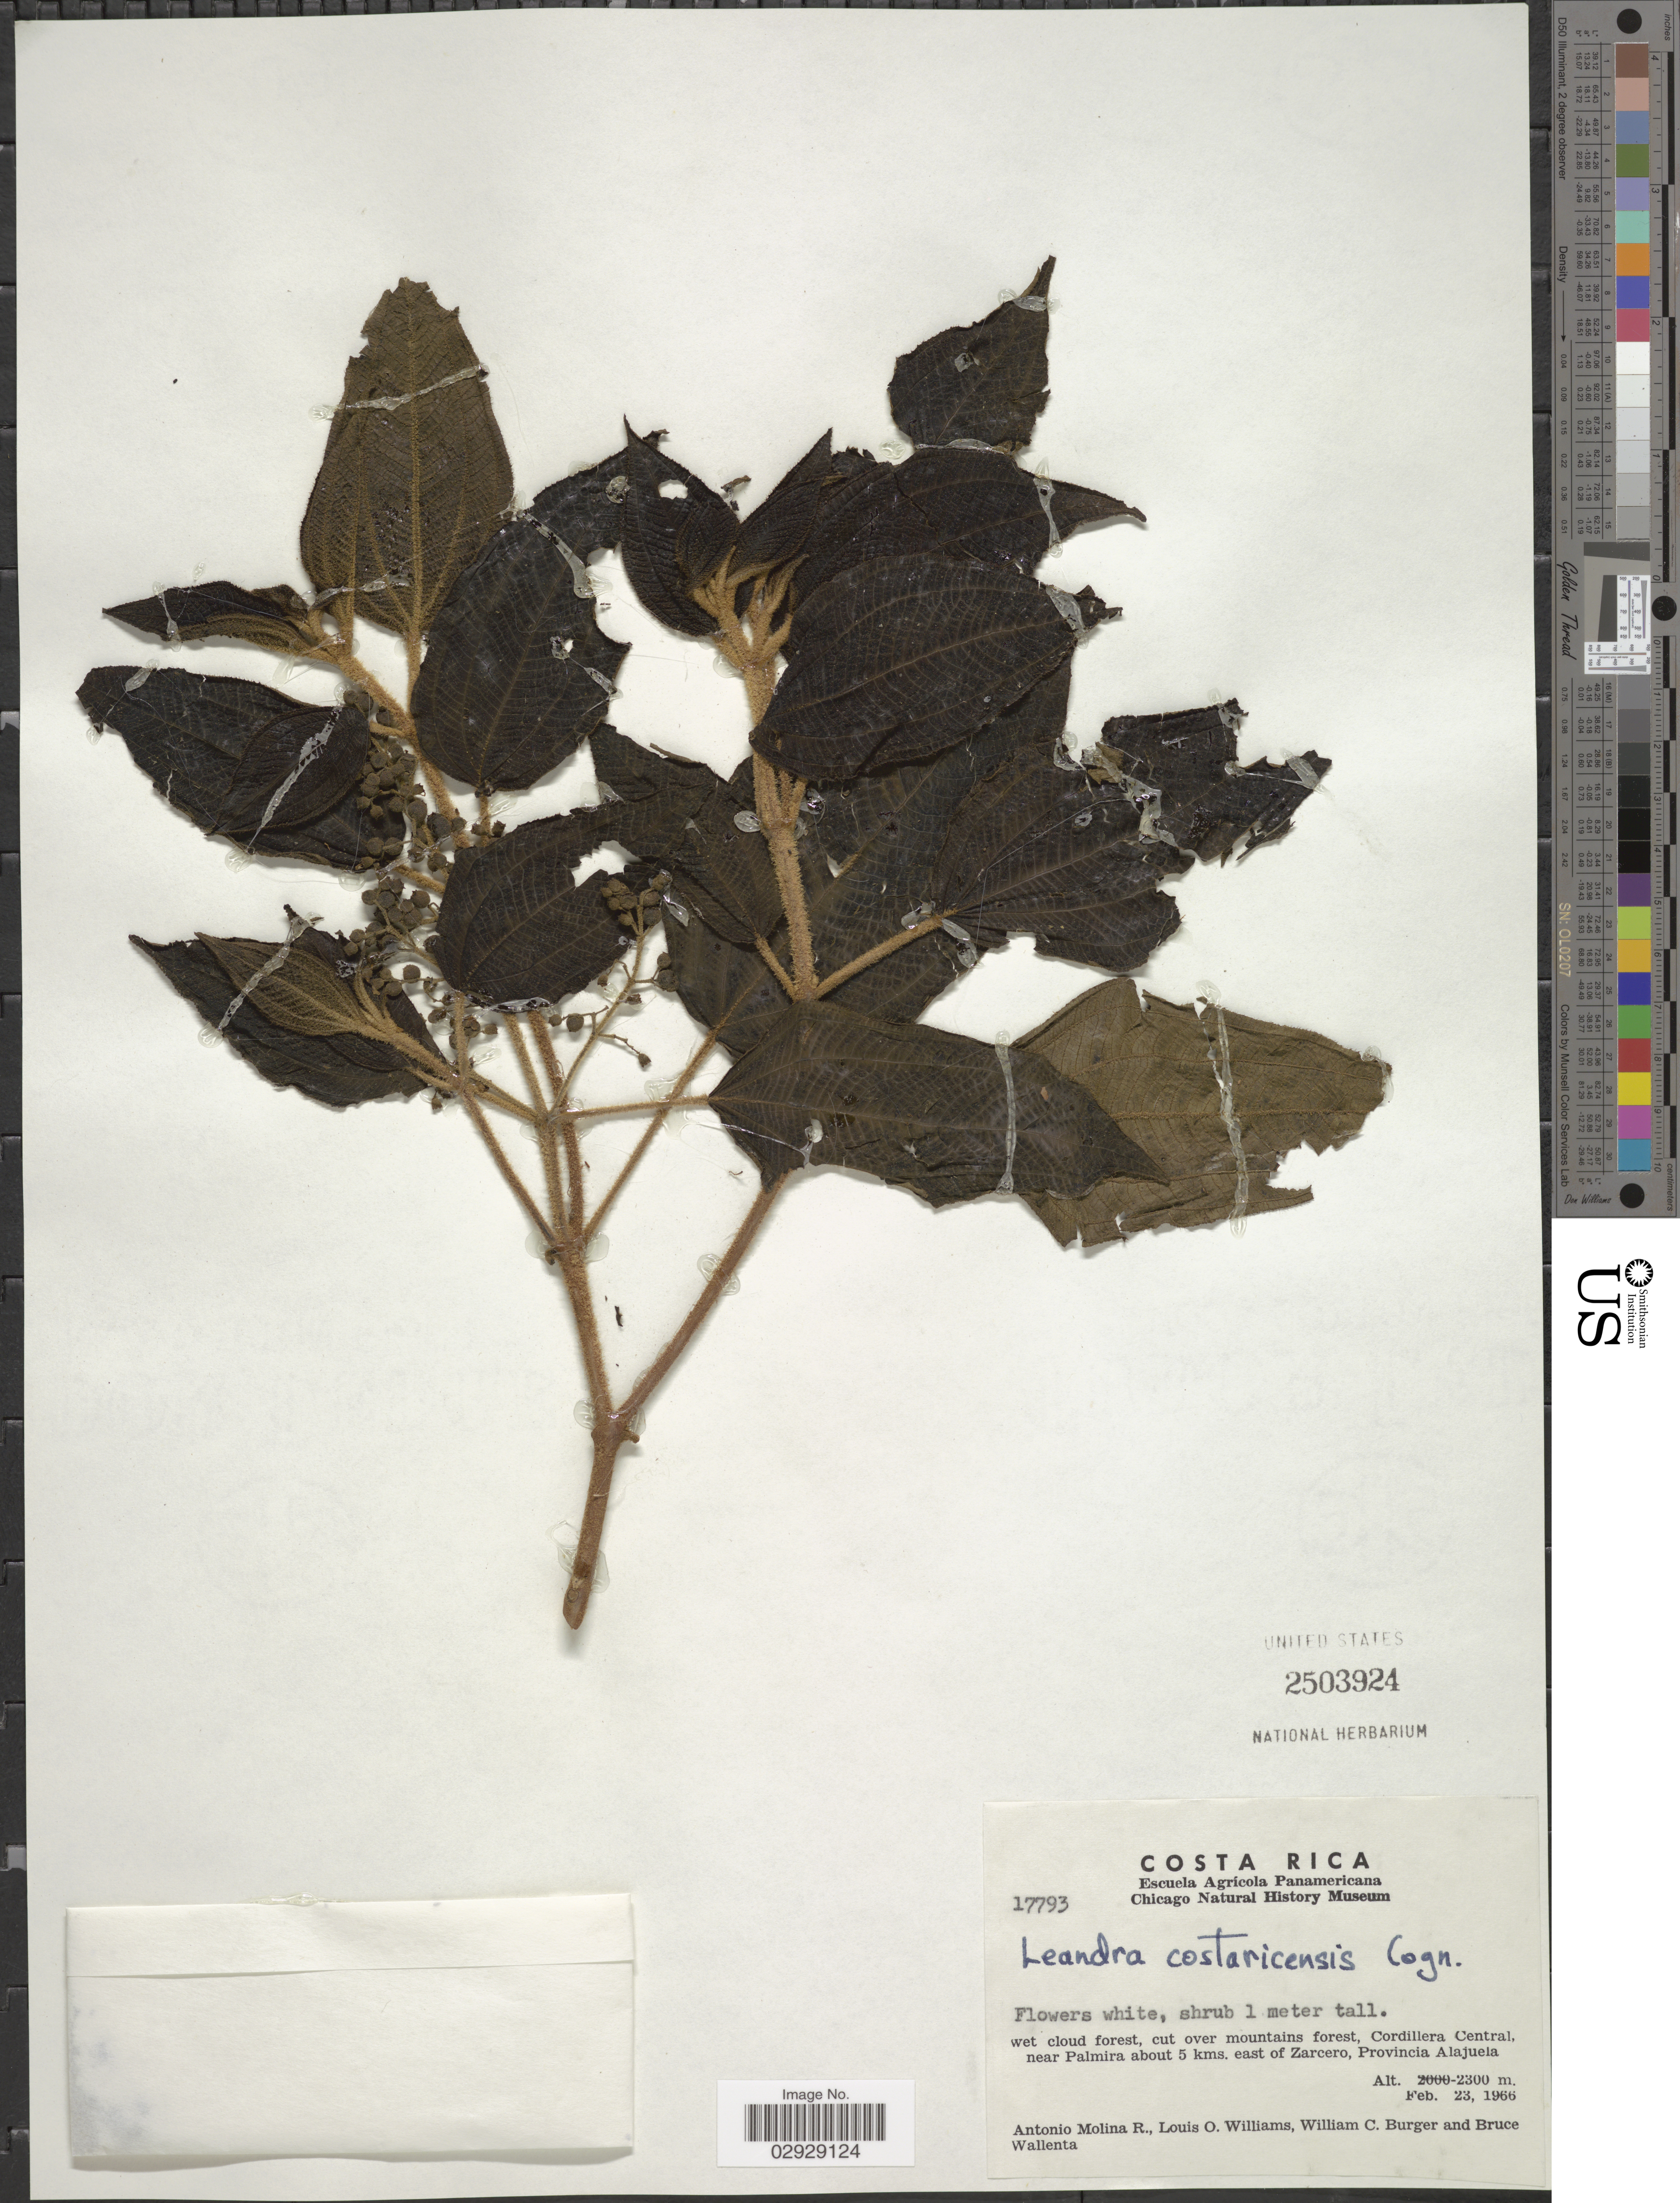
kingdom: Plantae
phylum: Tracheophyta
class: Magnoliopsida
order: Myrtales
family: Melastomataceae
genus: Leandra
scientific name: Leandra costaricensis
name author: Cogn.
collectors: A. Molina R., L. O. Williams, W. Burger & B. Wallenta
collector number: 17793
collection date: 1966-02-23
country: Costa Rica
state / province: Alajuela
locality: Cordillera Central, near Palmira about 5 kms. east of Zarcero.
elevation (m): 2300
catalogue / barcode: US 2503924